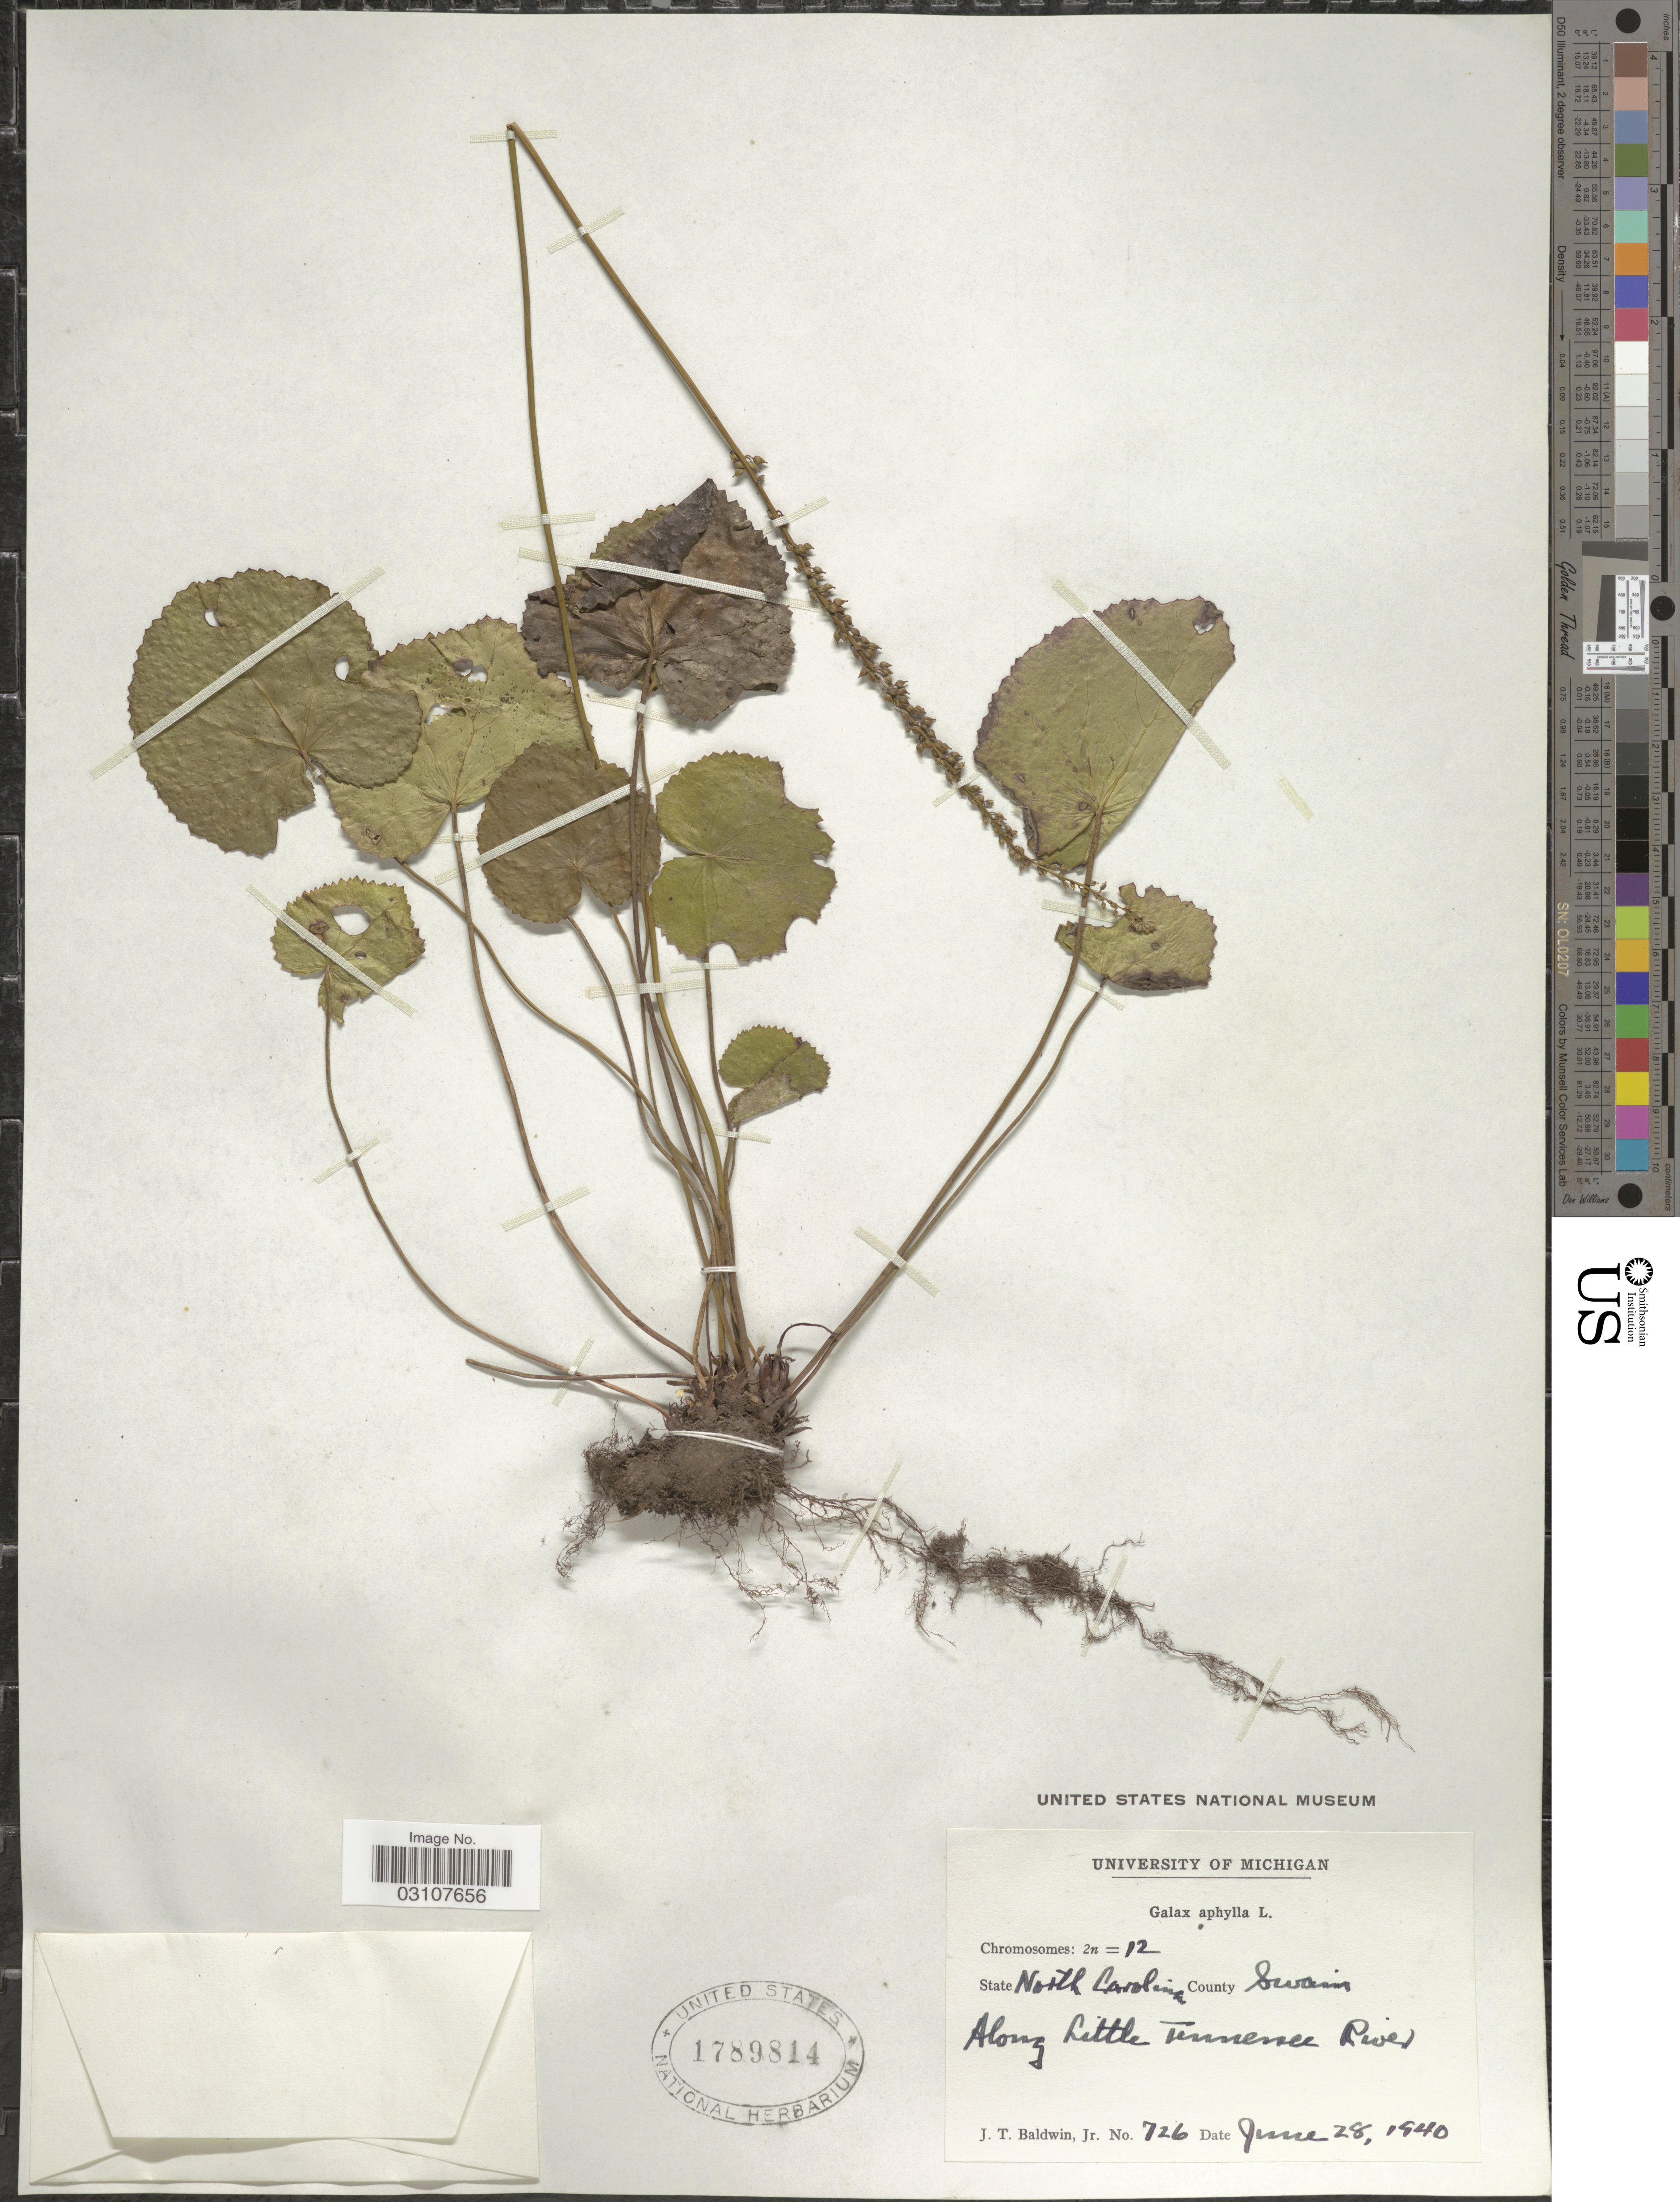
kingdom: Plantae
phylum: Tracheophyta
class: Magnoliopsida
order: Ericales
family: Diapensiaceae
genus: Galax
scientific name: Galax urceolata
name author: (Poir.) Brummitt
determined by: Gaynor, Michelle L., (FLAS), University of Florida (UNITED STATES)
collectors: J. T. Baldwin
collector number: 726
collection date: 1940-06-28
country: United States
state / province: North Carolina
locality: County Swain. Along Little Tennessee River.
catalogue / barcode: US 1789814